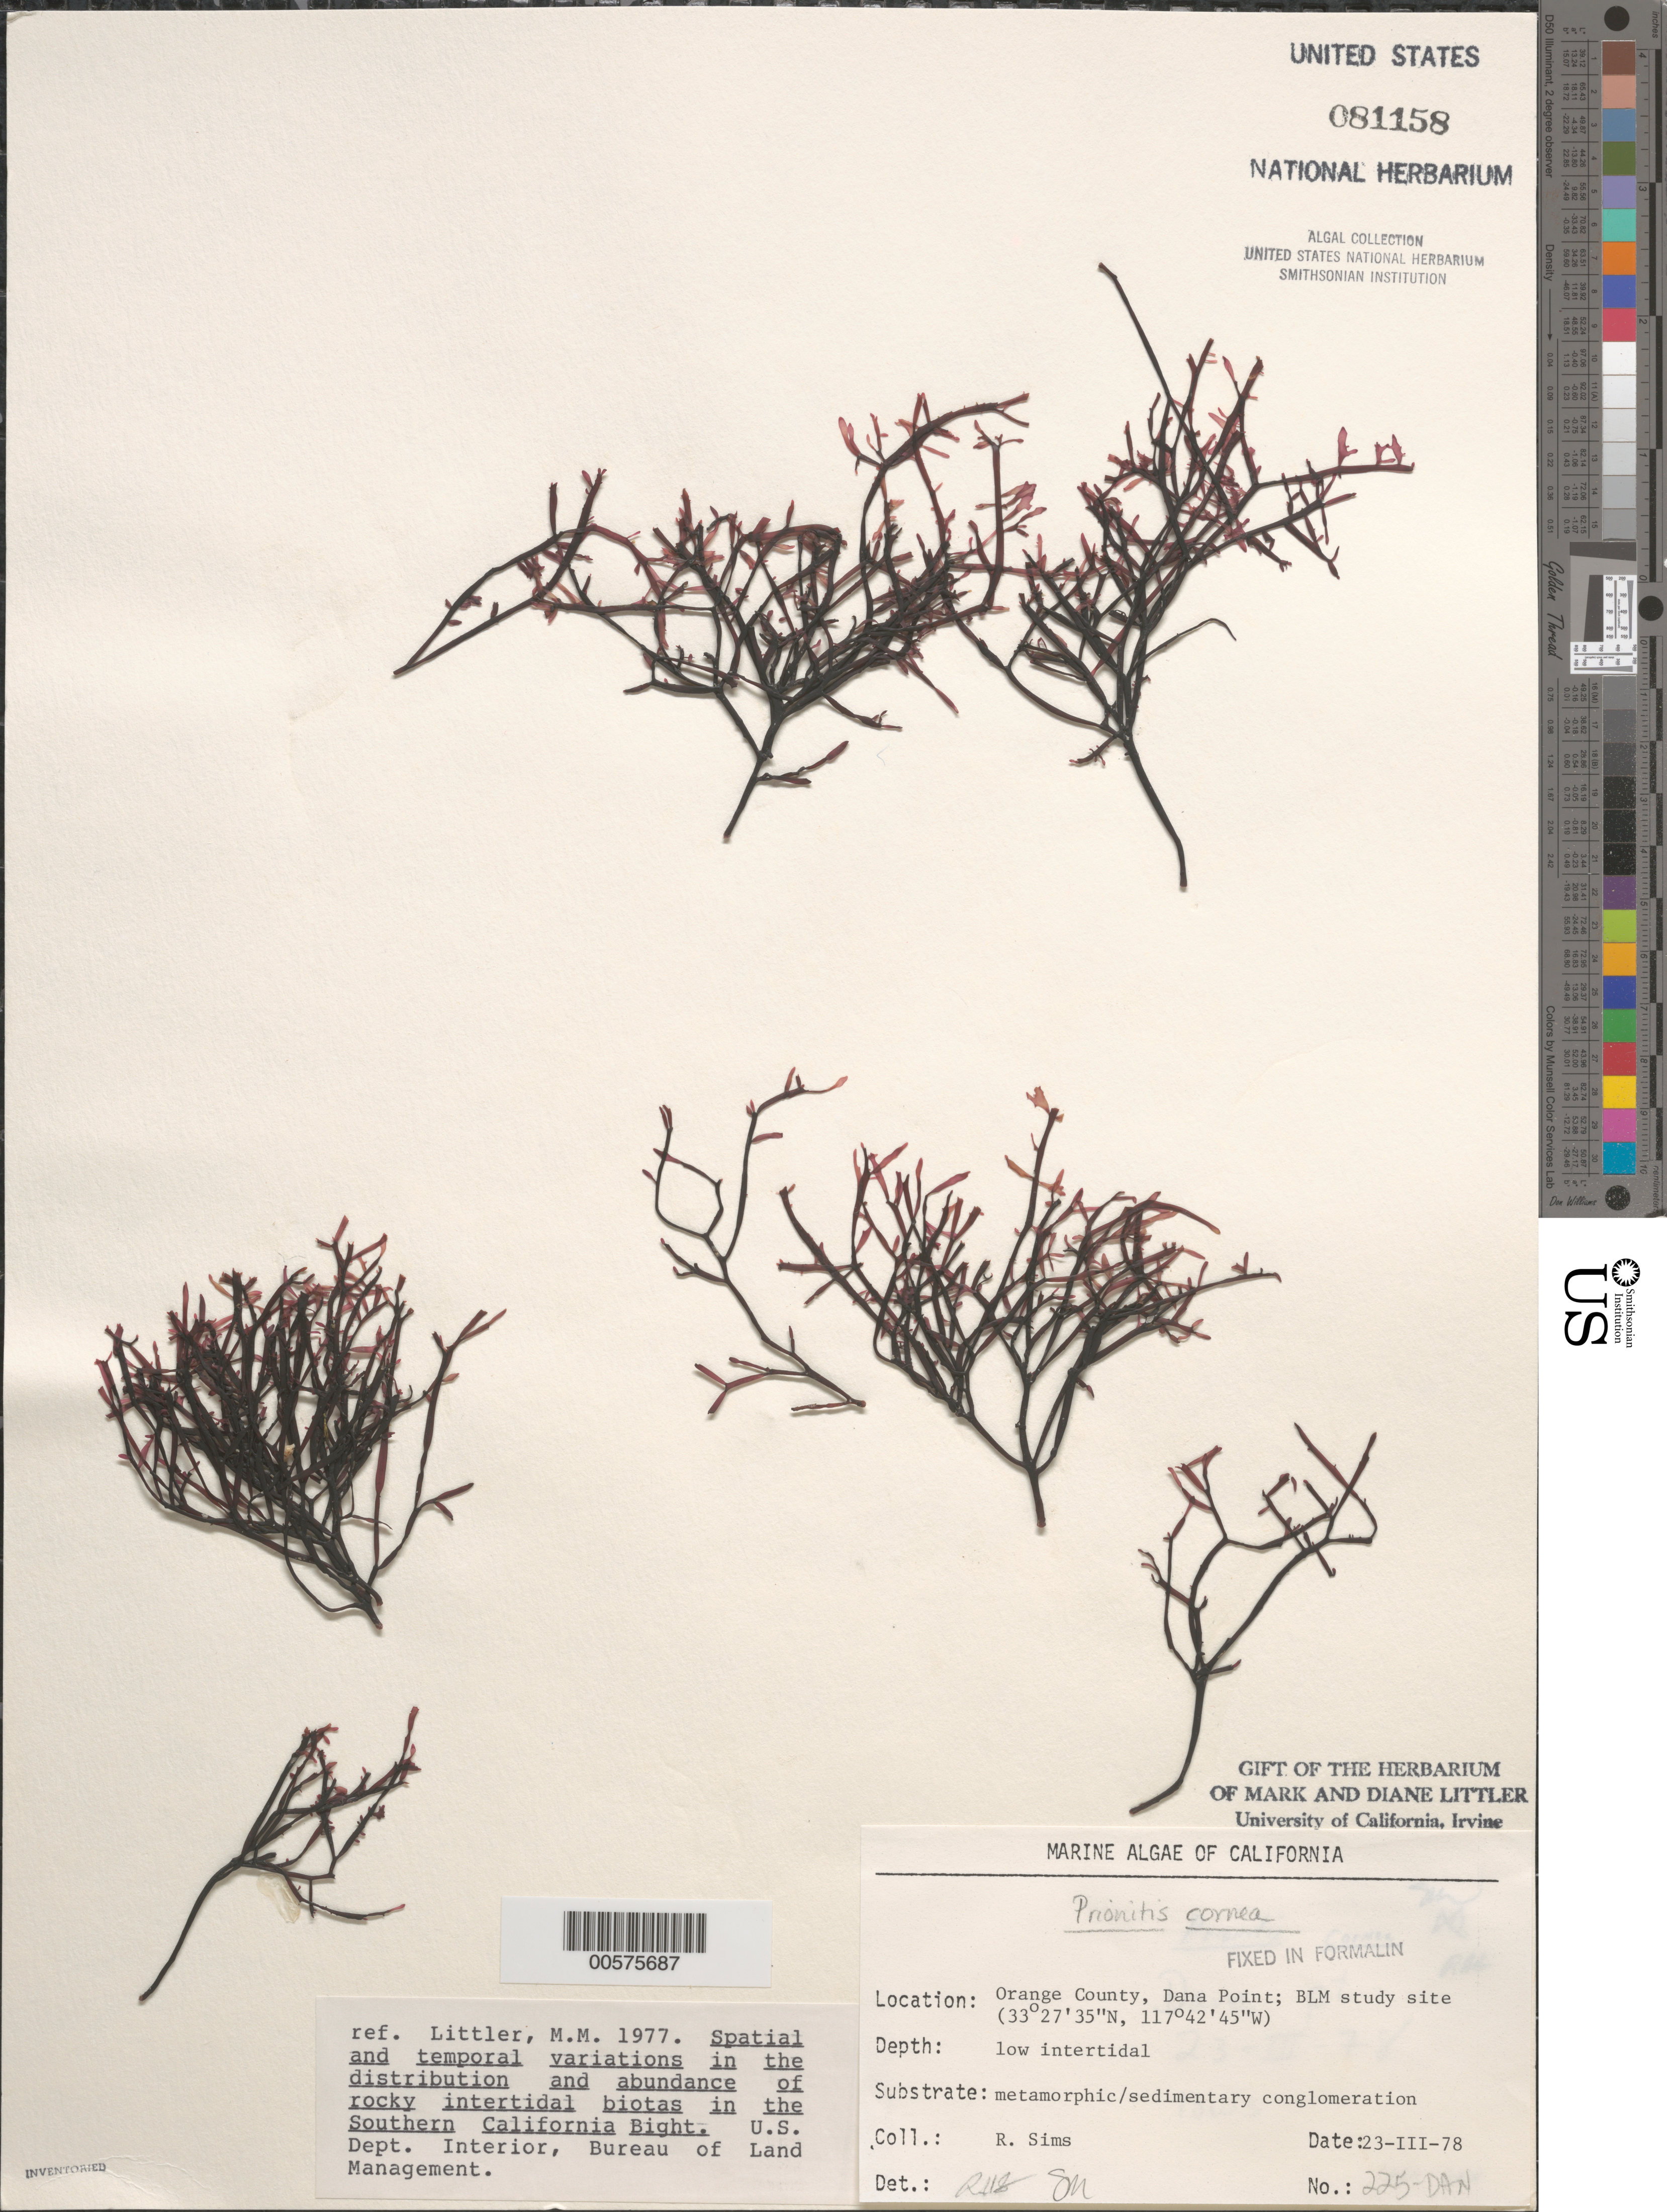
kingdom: Plantae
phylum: Rhodophyta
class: Florideophyceae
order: Halymeniales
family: Halymeniaceae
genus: Grateloupia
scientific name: Grateloupia cornea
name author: Okamura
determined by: Algae name updating Project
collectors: R. H. Sims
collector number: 225-dan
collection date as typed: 23 Mar 1978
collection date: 1978-03-23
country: United States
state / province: California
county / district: Orange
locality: Dana Point, 1 km north of marina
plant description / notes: BLM-SOCALBIGHT Rocky Intertidal Survey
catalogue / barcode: US 81158